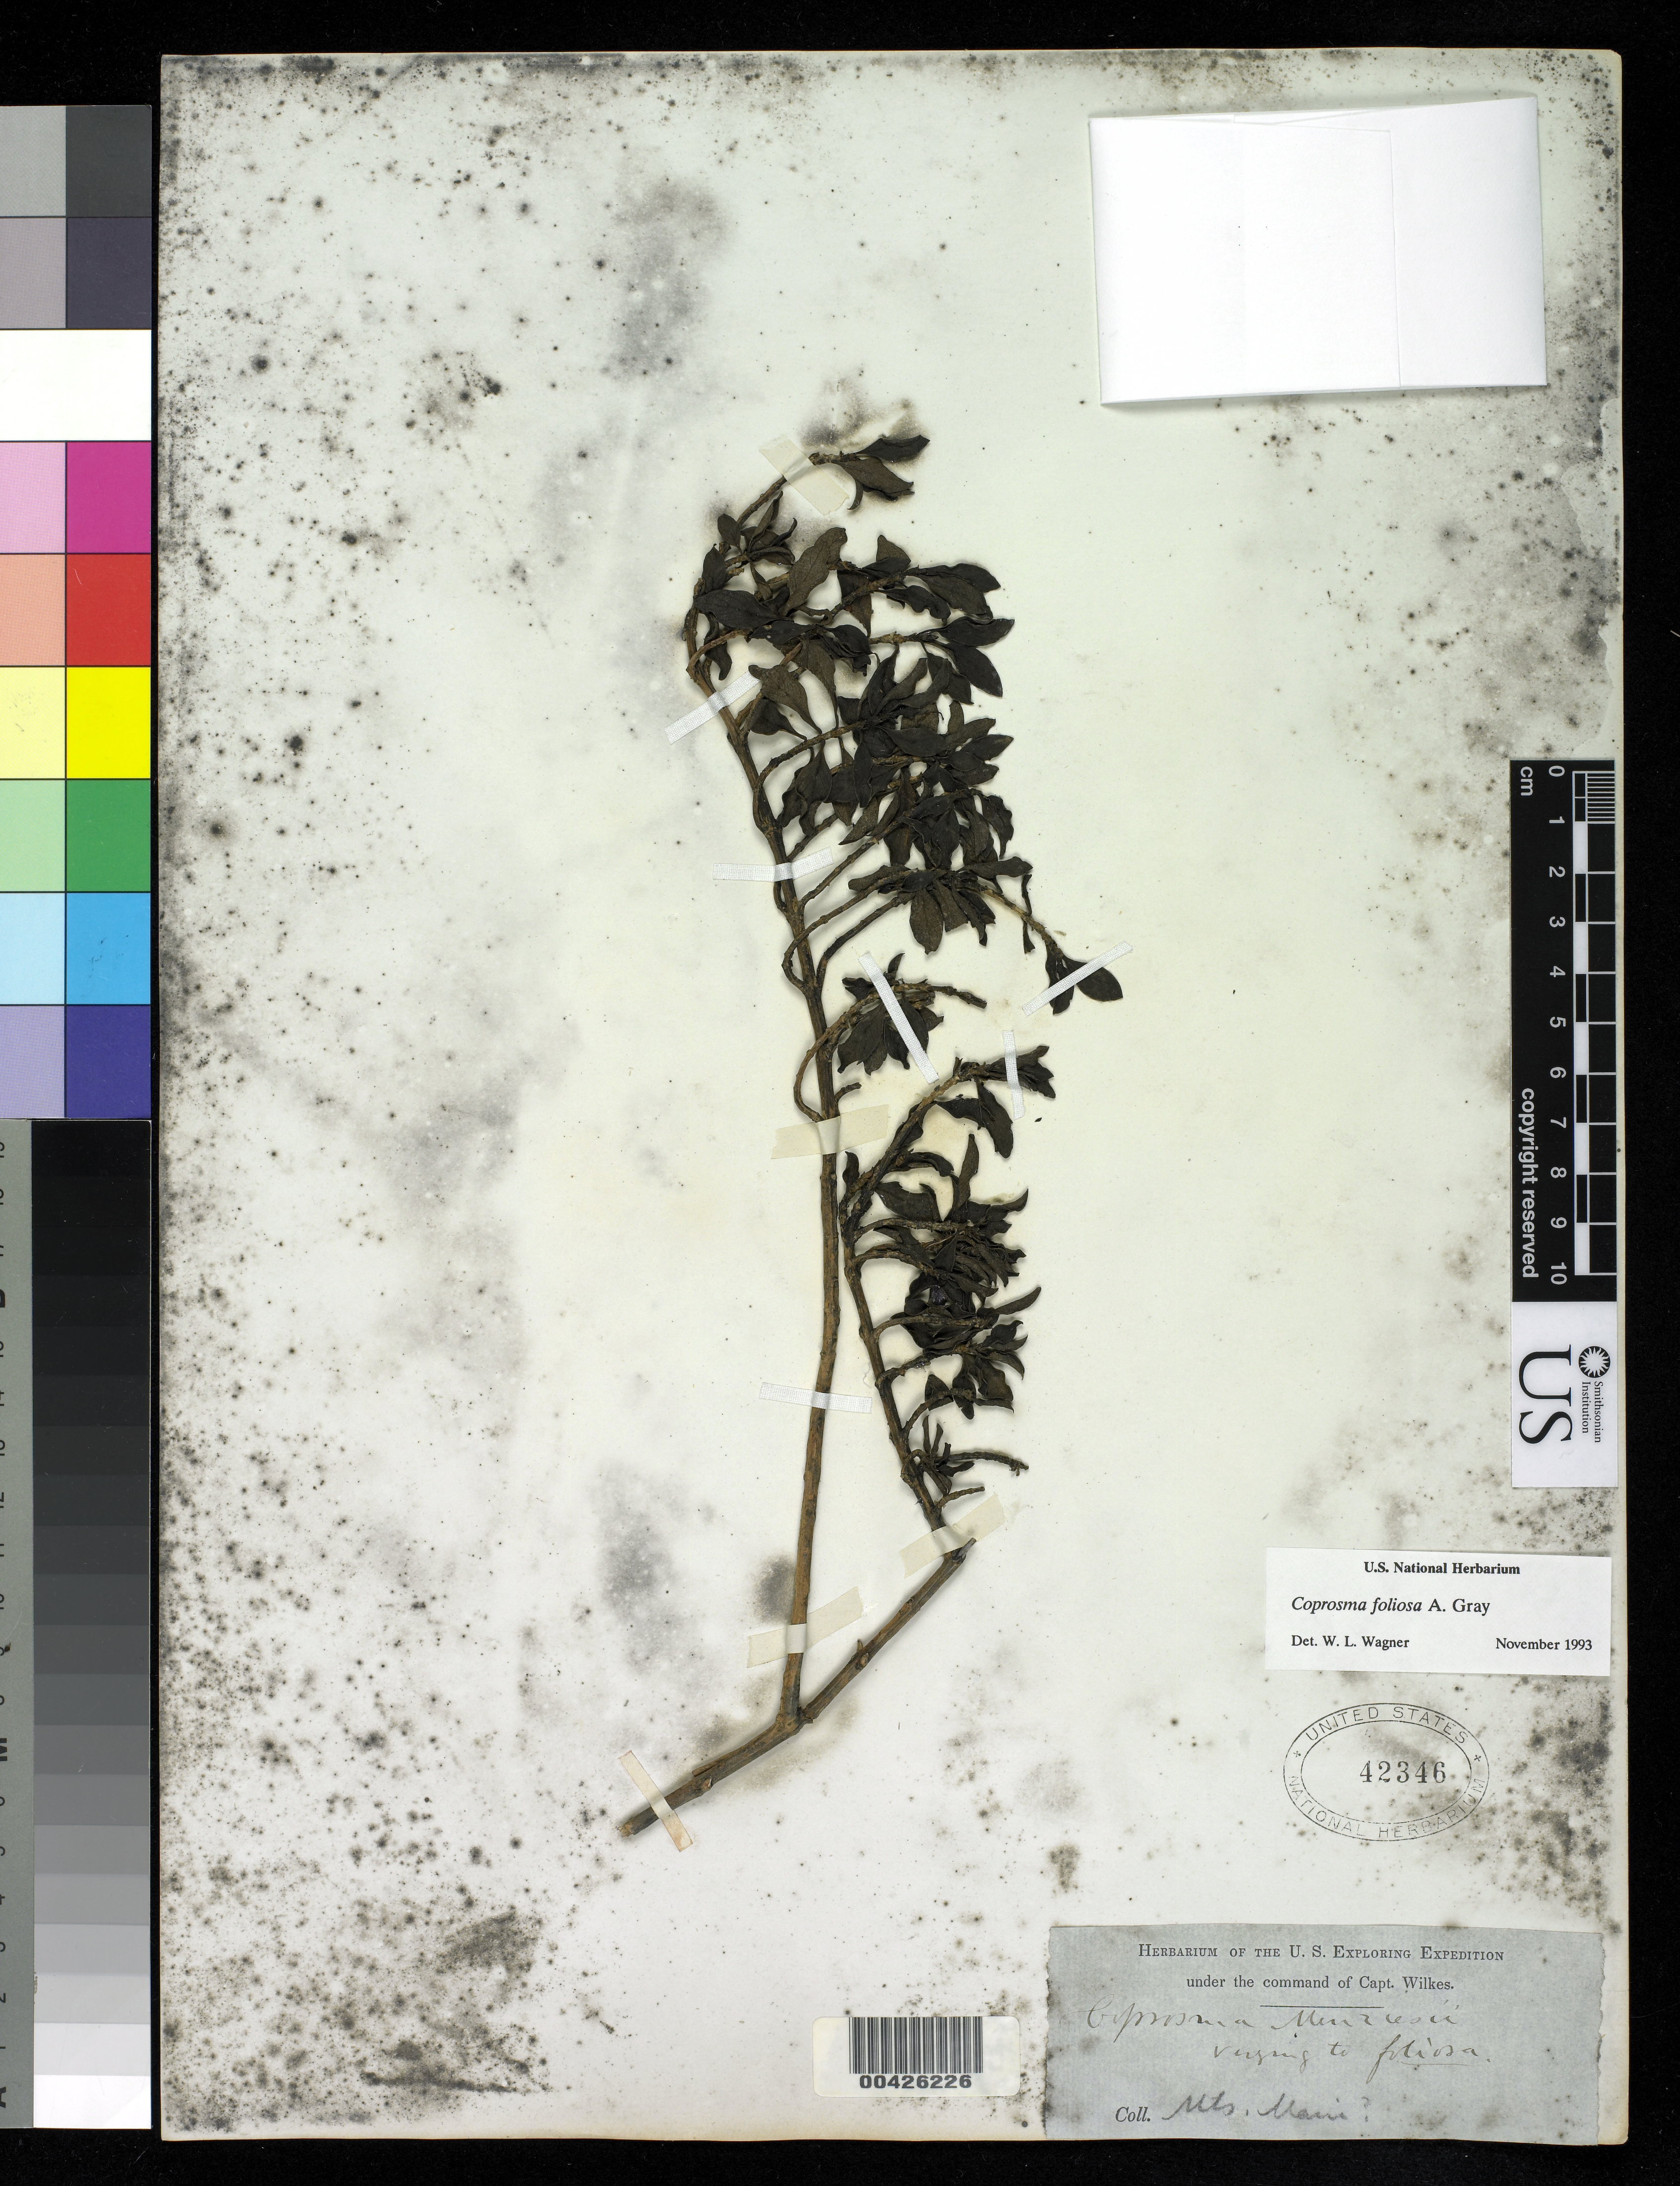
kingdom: Plantae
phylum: Tracheophyta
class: Magnoliopsida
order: Gentianales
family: Rubiaceae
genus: Coprosma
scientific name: Coprosma foliosa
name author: A. Gray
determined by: Wagner, W. L., (BOT), Smithsonian Institution - National Museum of Natural History (UNITED STATES)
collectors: Wilkes Explor. Exped.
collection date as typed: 1838 to -- --- 1842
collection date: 1838/1842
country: United States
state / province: Hawaii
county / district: Kauai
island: Kaua'i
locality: Mountains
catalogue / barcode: US 42346